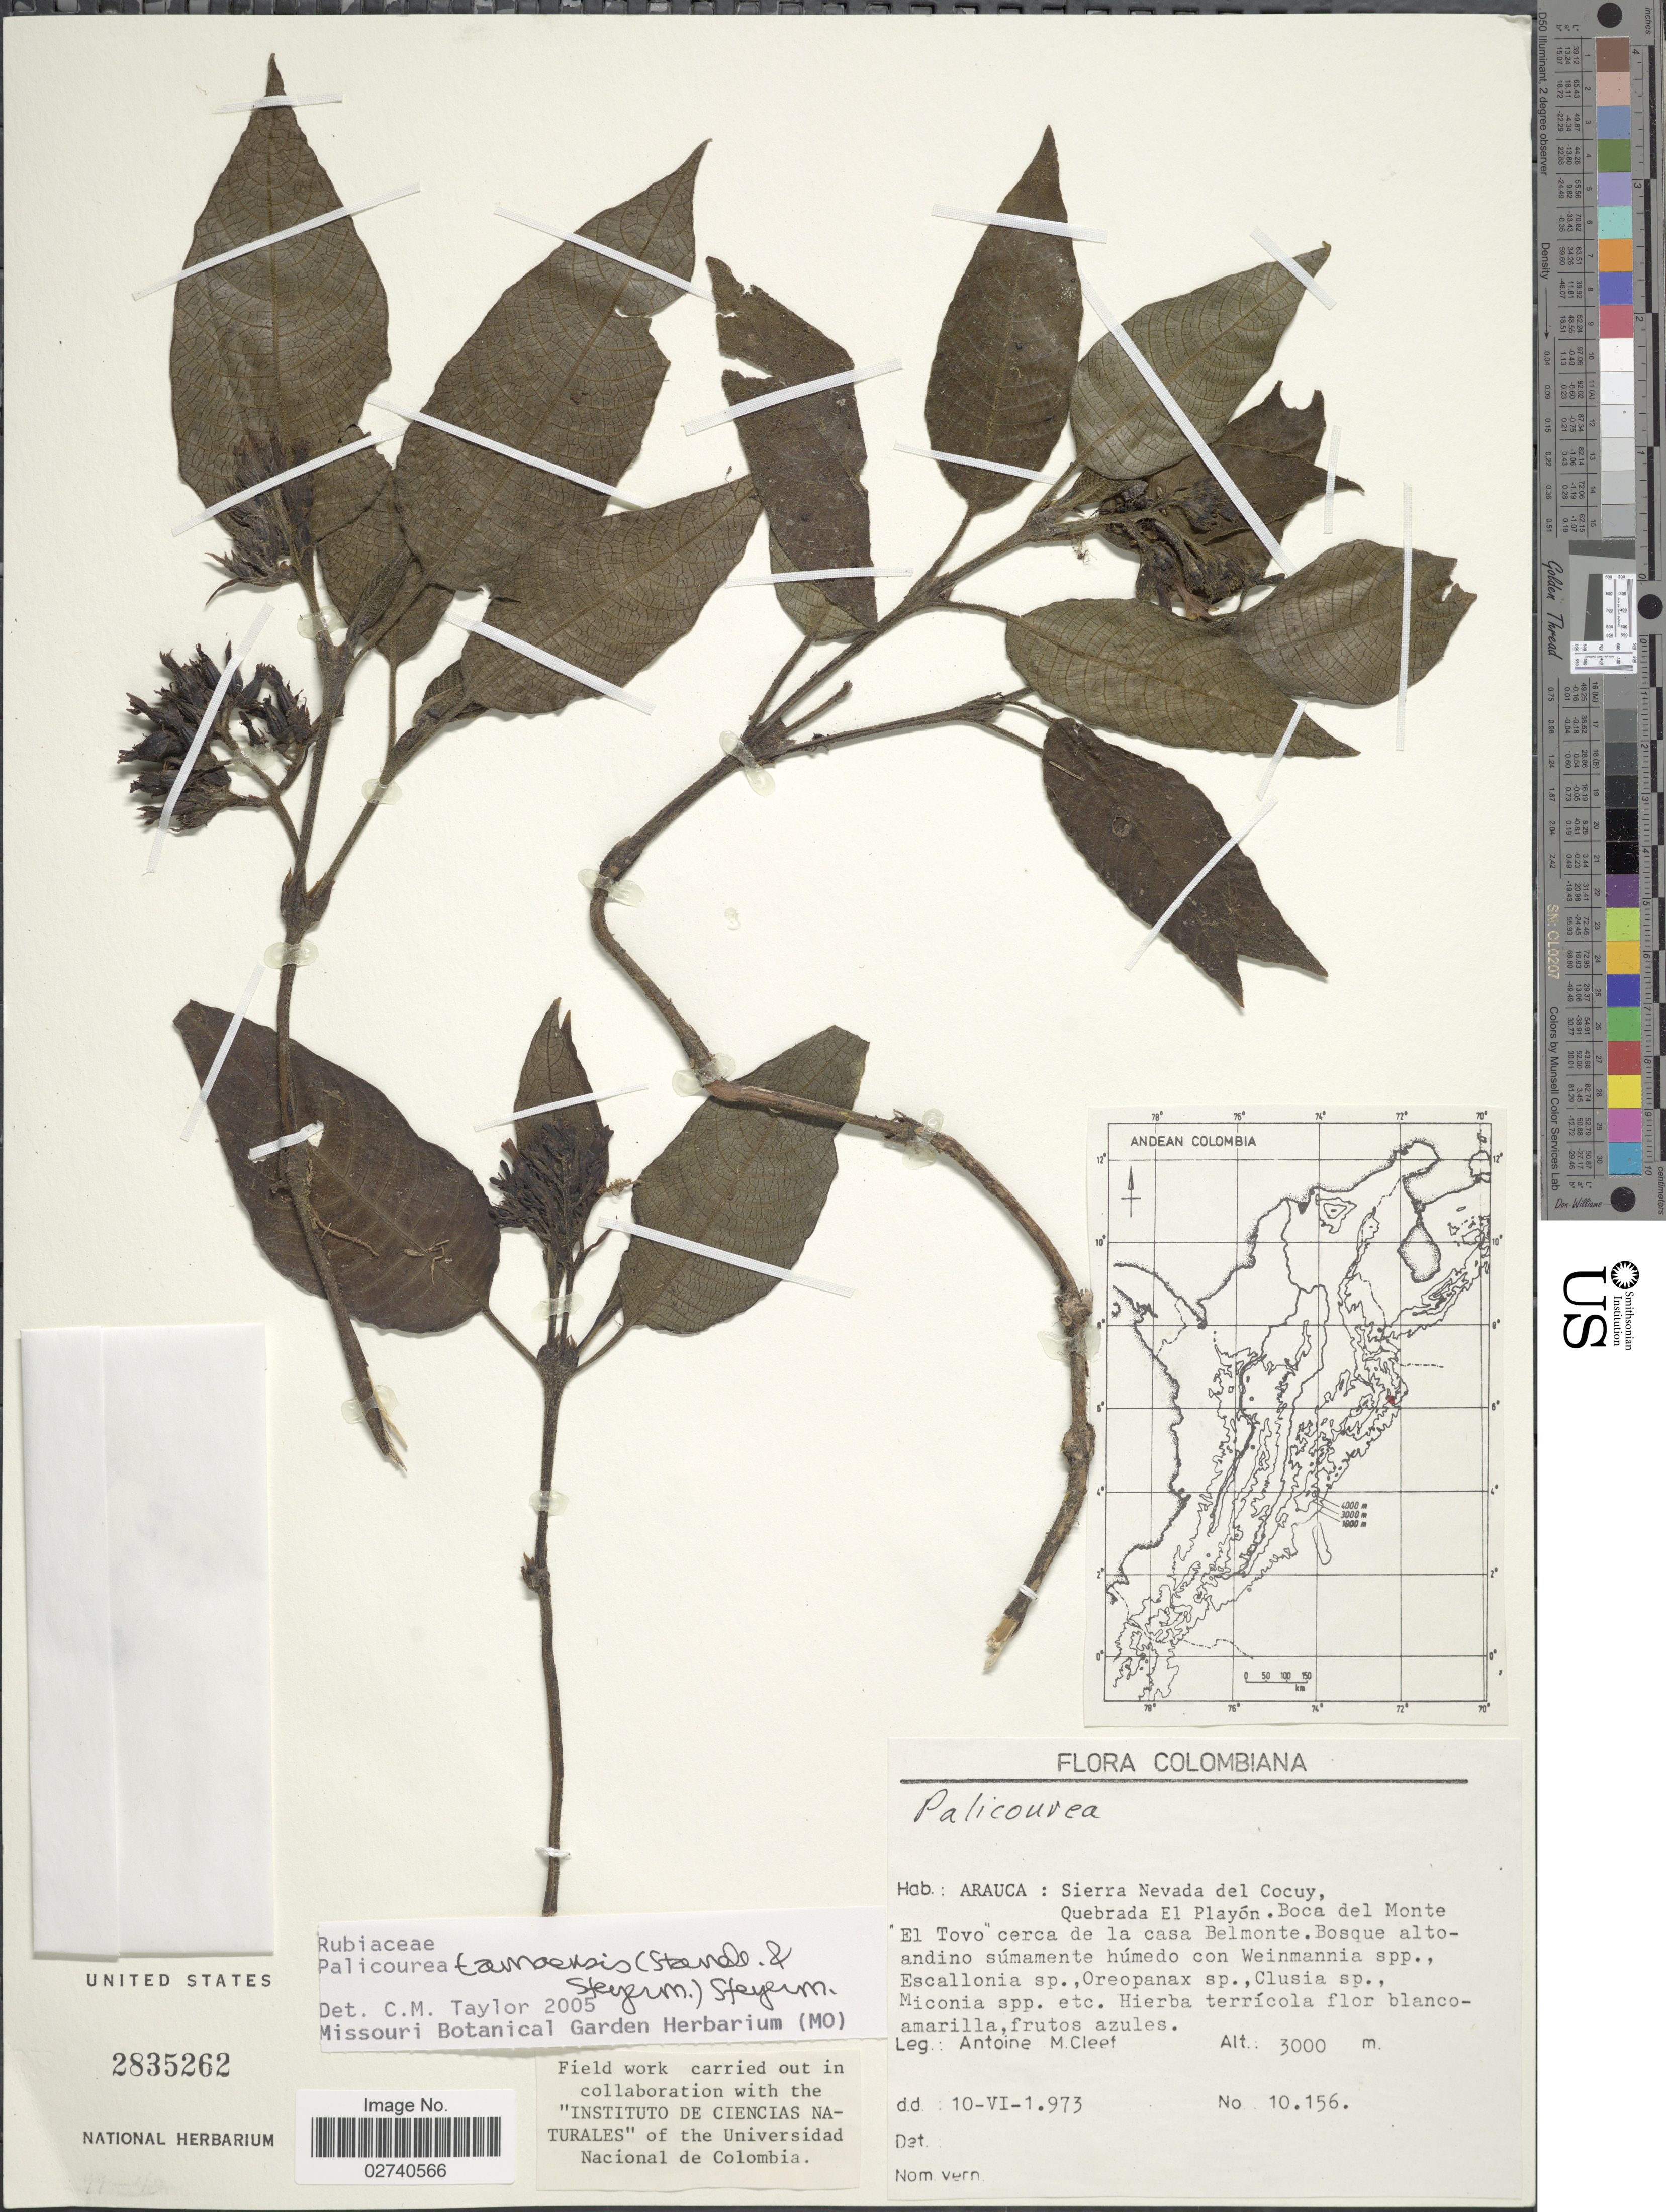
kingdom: Plantae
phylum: Tracheophyta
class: Magnoliopsida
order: Gentianales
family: Rubiaceae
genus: Palicourea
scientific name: Palicourea tamaensis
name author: (Standl. & Steyerm.) Steyerm.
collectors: A. M. Cleef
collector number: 10156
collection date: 1973-06-10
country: Colombia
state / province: Arauca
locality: Sierra Nevada del Cocuy, Quebrada El Playon. Boca del Monte El Tovo cerca de la casa Belmonte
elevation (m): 3000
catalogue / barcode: US 2835262